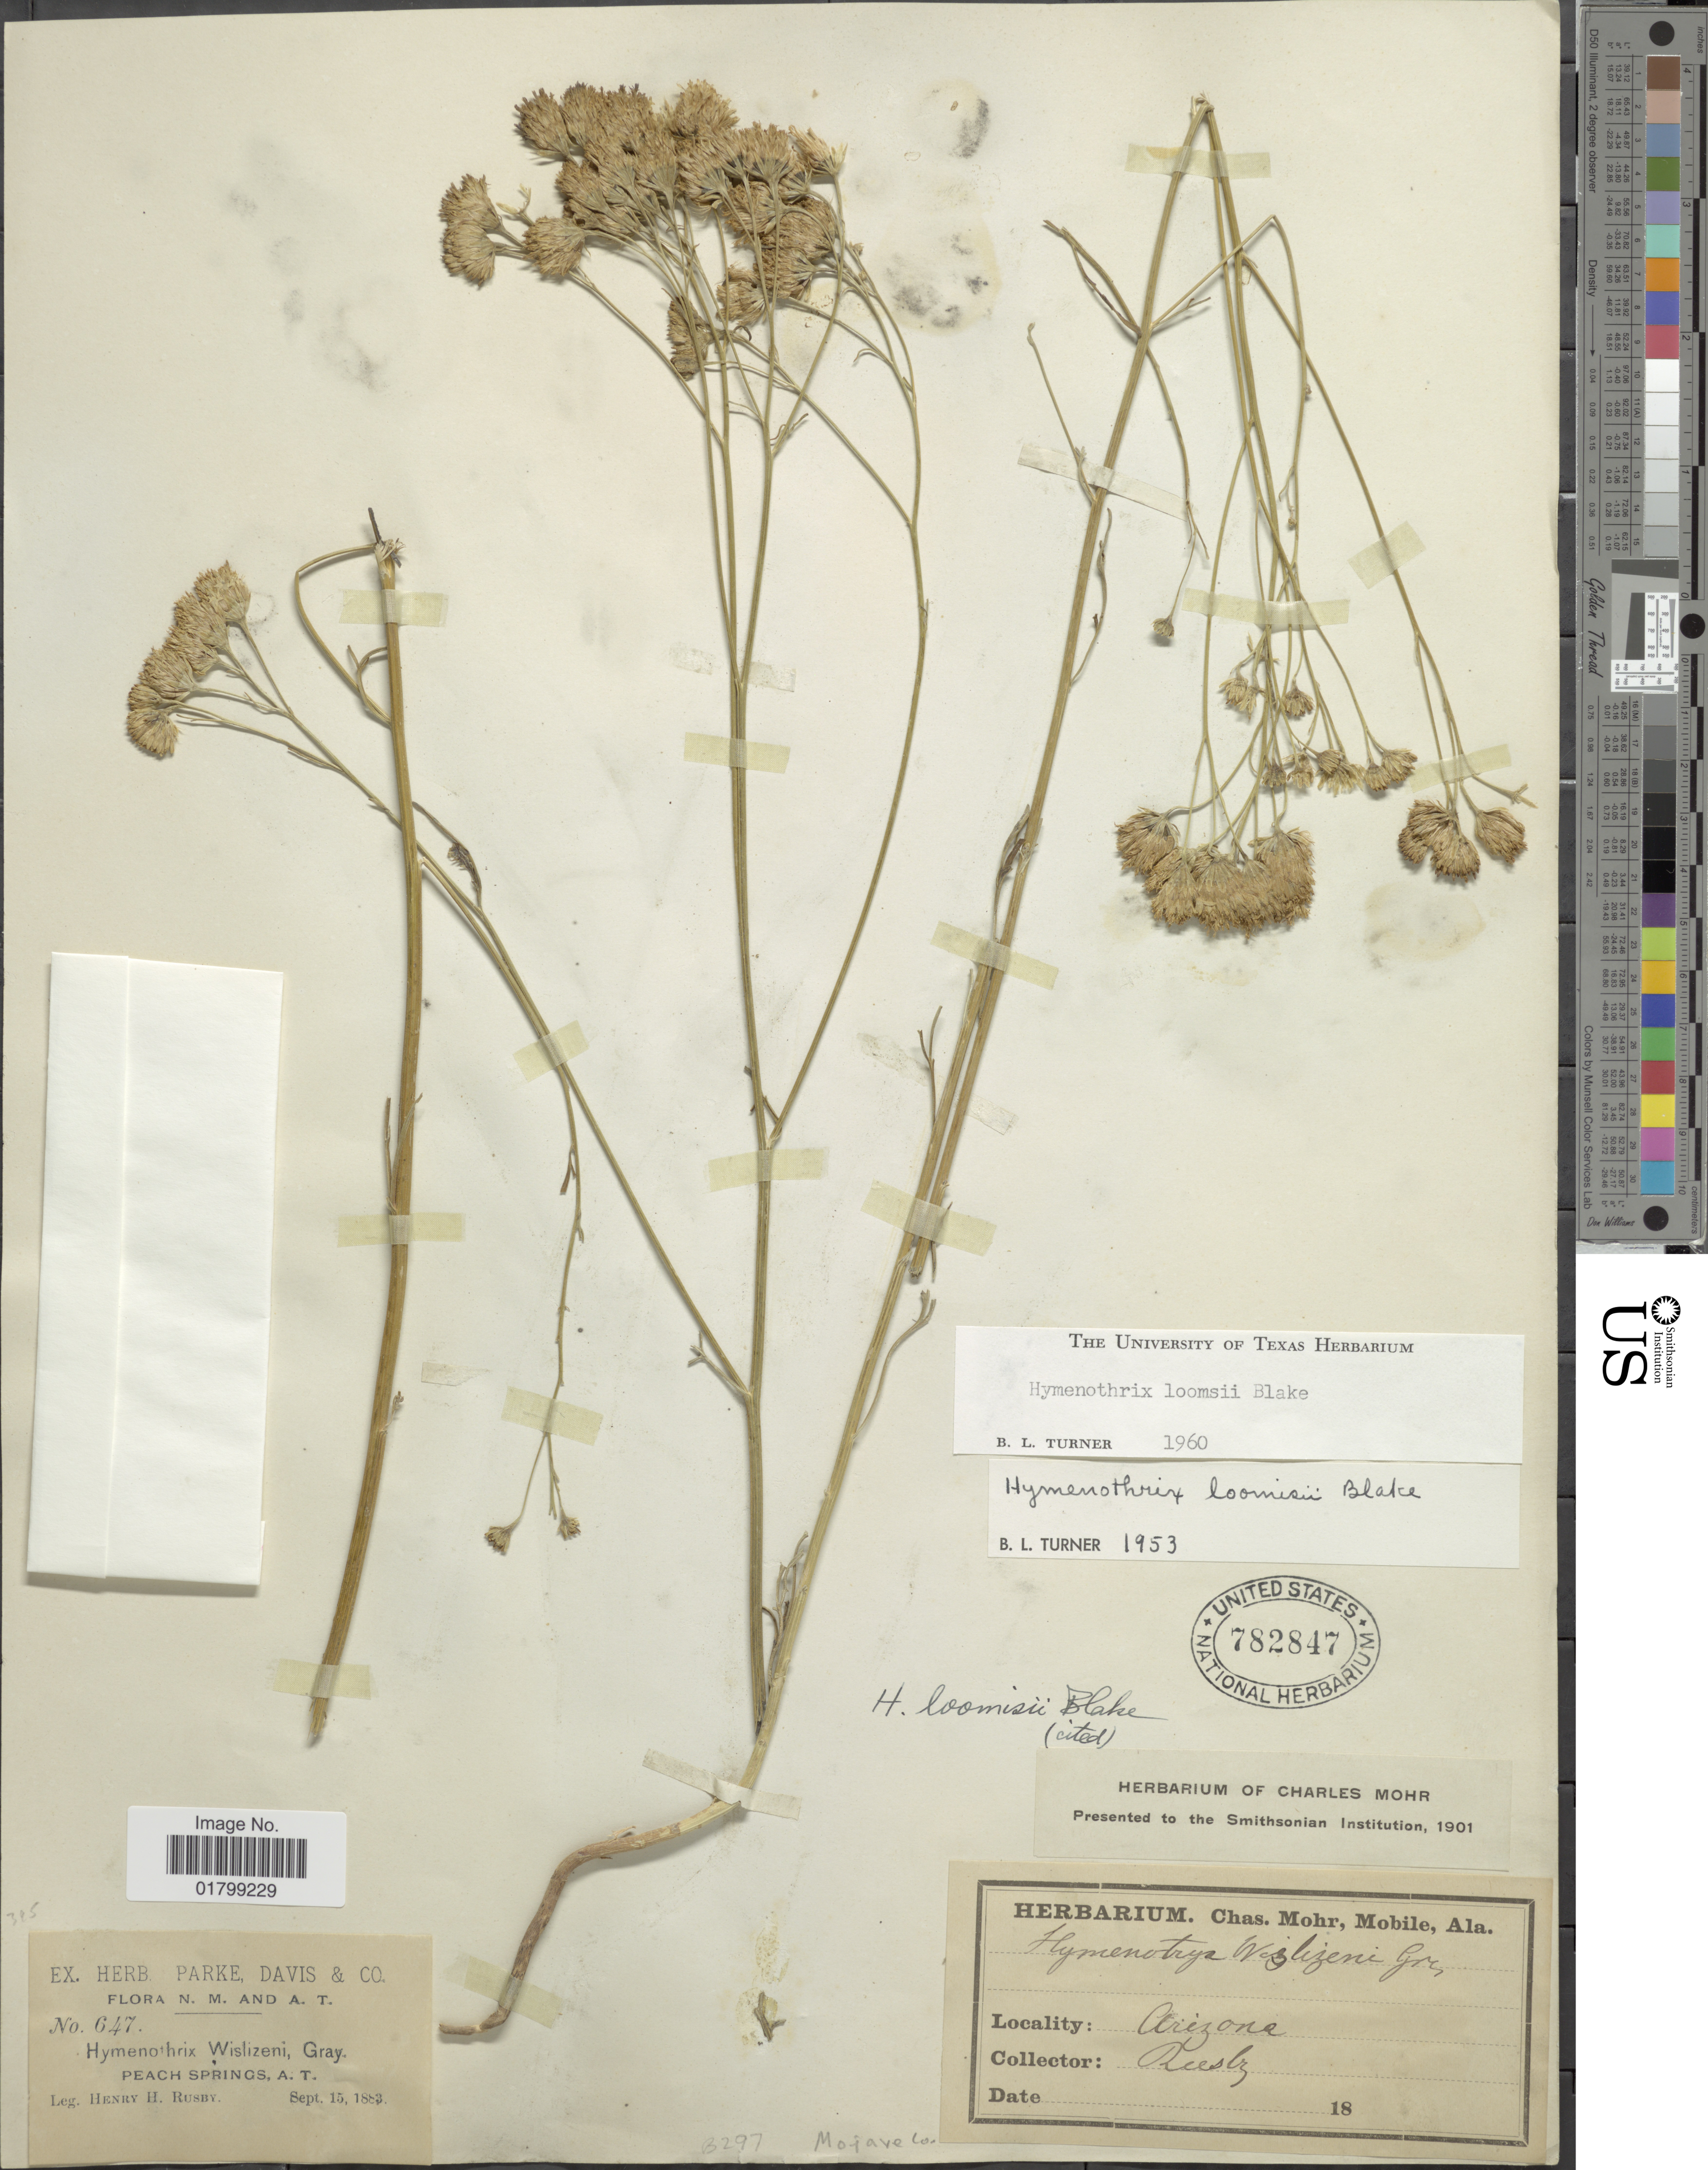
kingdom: Plantae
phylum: Tracheophyta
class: Magnoliopsida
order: Asterales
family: Asteraceae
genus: Hymenothrix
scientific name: Hymenothrix loomisii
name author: S.F. Blake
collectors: H. H. Rusby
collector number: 647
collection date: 1883-09-15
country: United States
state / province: Arizona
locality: Peach Springs, A.T. , Mohave Co,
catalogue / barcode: US 782847